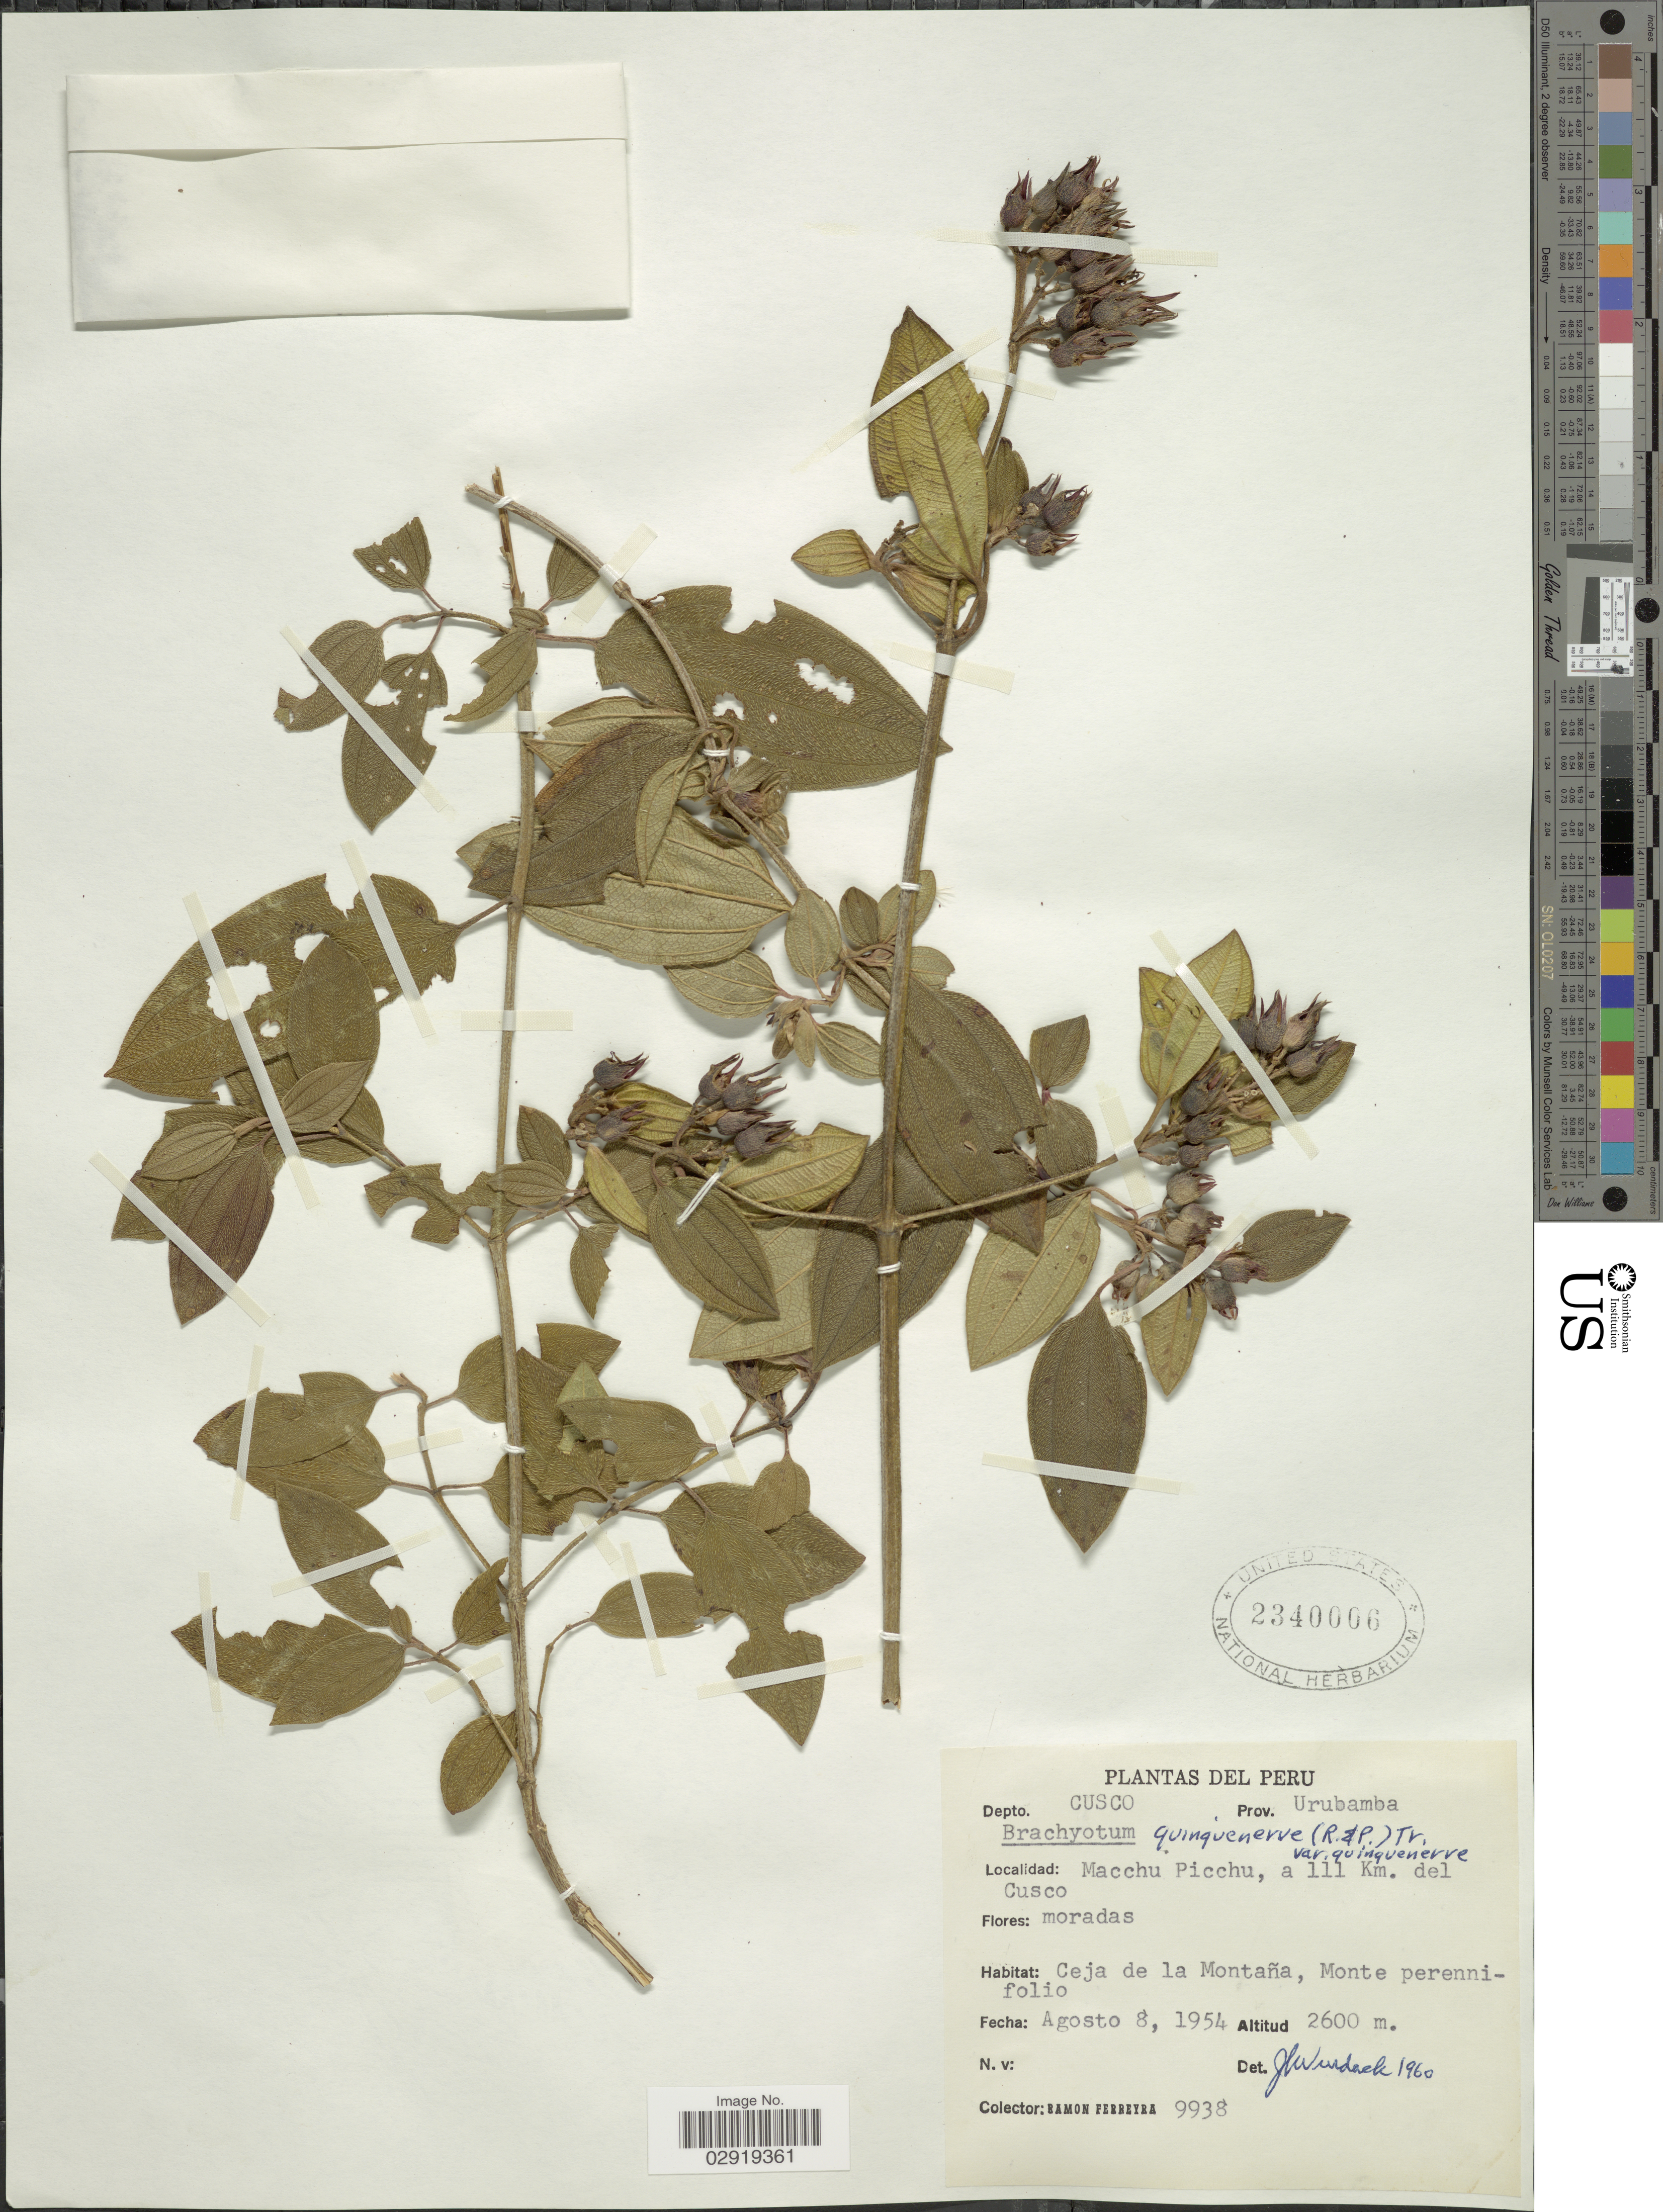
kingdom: Plantae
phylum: Tracheophyta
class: Magnoliopsida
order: Myrtales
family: Melastomataceae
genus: Brachyotum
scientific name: Brachyotum quinquenerve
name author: (Ruiz & Pav.) Triana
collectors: R. A. Ferreyra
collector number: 9938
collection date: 1954-08-08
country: Peru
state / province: Cusco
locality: Depto. Cusco. Prov. Urubamba. Machu Picchu, a 111 Km. del Cusco.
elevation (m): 2600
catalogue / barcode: US 2340006